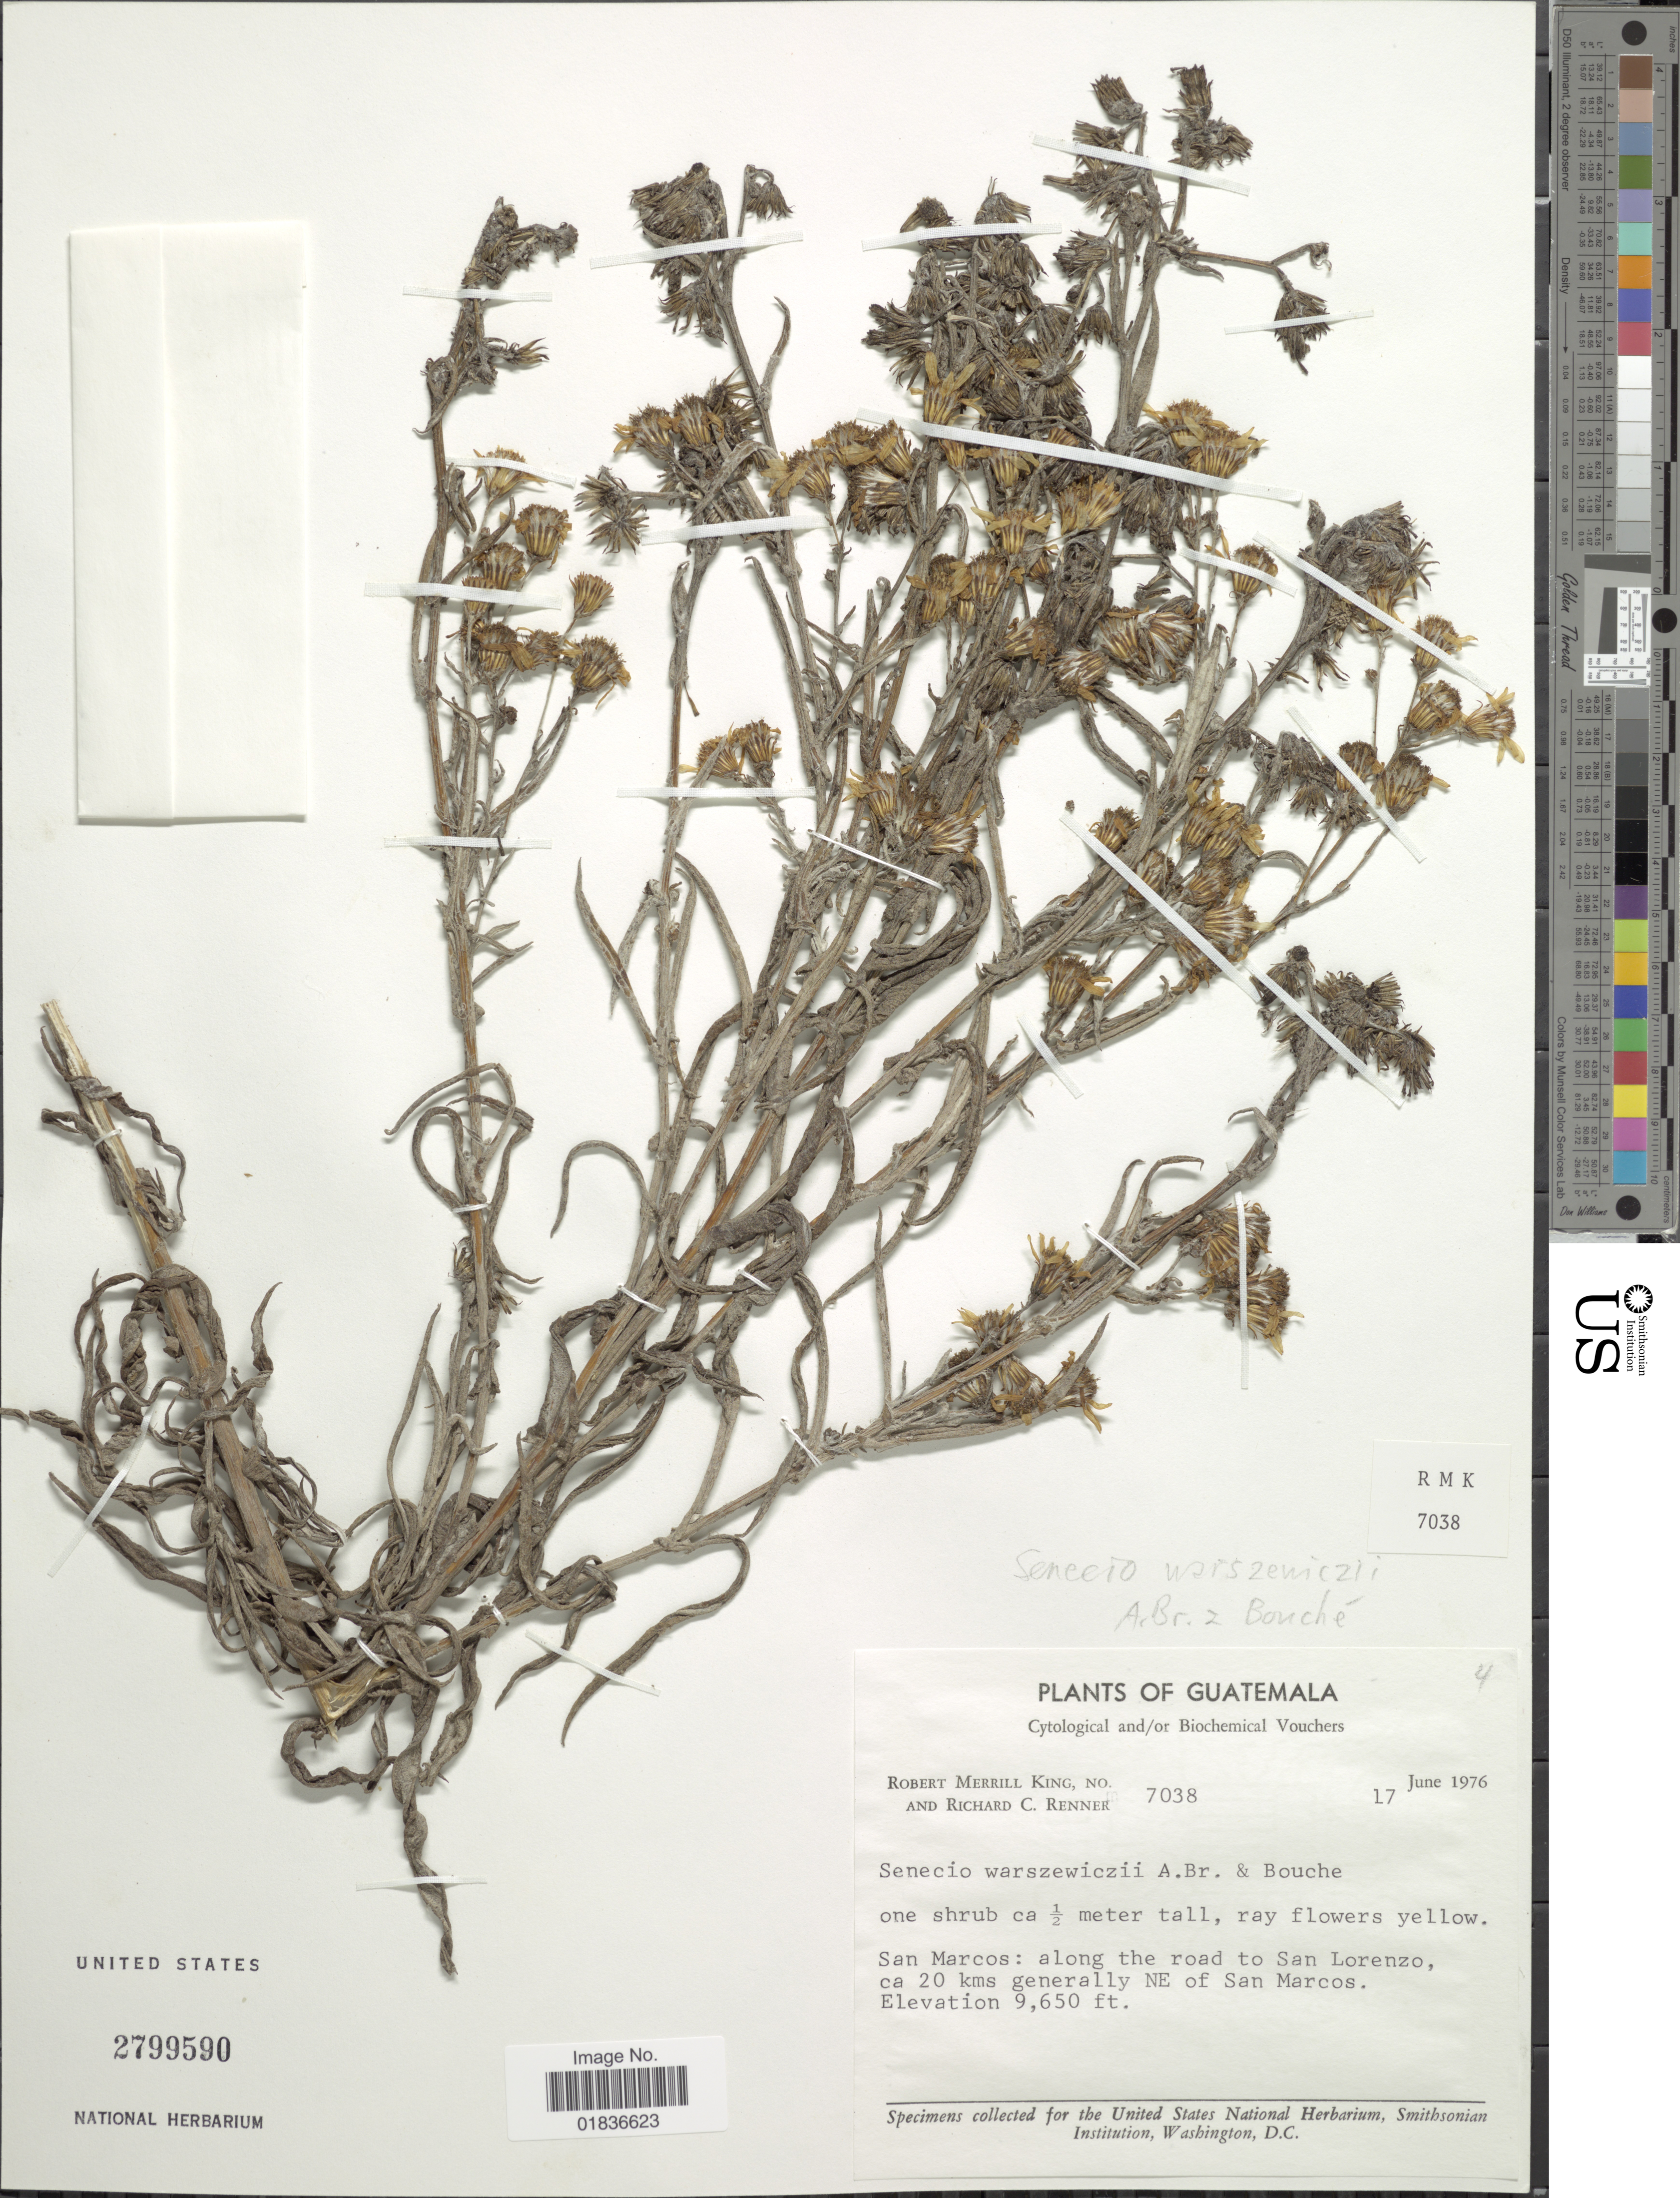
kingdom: Plantae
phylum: Tracheophyta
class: Magnoliopsida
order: Asterales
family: Asteraceae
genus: Senecio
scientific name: Senecio warszewiczii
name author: A. Braun & Bouché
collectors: R. M. King & R. C. Renner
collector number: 7038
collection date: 1976-06-17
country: Guatemala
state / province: San Marcos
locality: San Marcos: along the road to San Lorenzo, ca 20 kms generally NE of San Marcos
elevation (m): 2941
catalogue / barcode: US 2799590